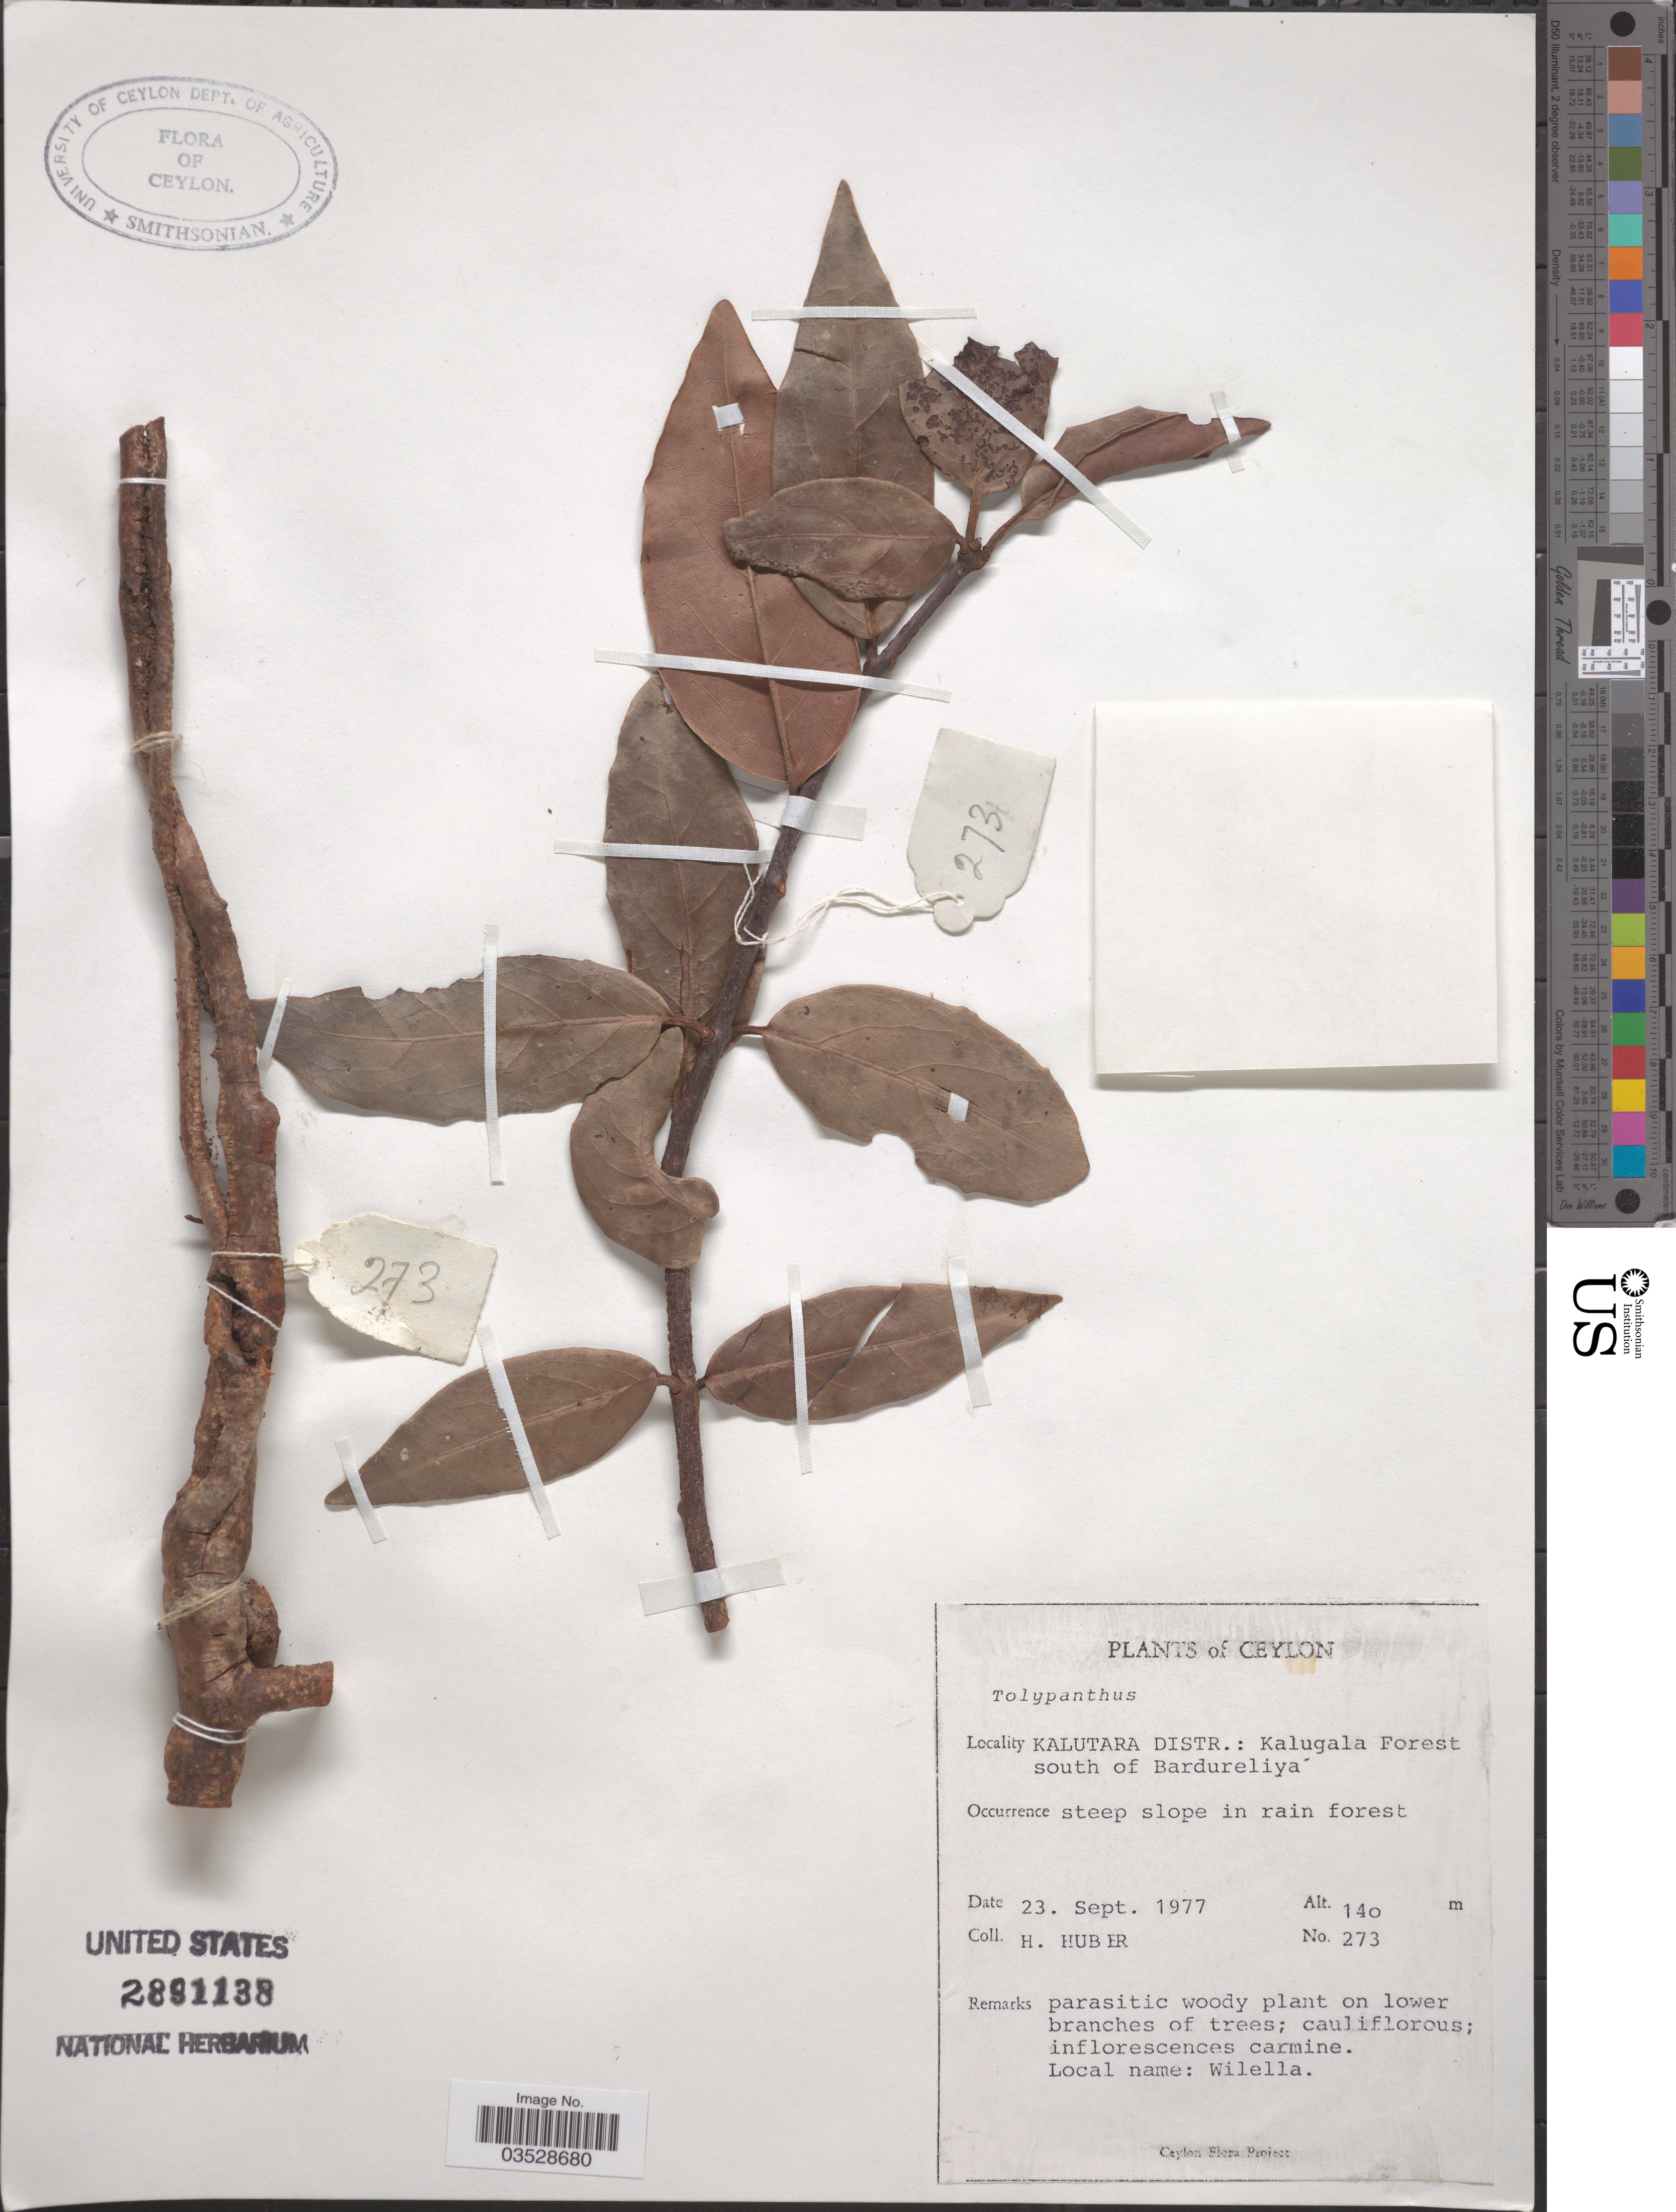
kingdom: Plantae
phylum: Tracheophyta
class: Magnoliopsida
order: Santalales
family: Loranthaceae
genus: Tolypanthus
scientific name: Tolypanthus sp.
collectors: H. Huber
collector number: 273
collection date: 1977-09-23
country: Sri Lanka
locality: Ceylon. Kalutara Distr.: Kalugala Forest south of Bardureliya.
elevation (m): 140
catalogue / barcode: US 2891138